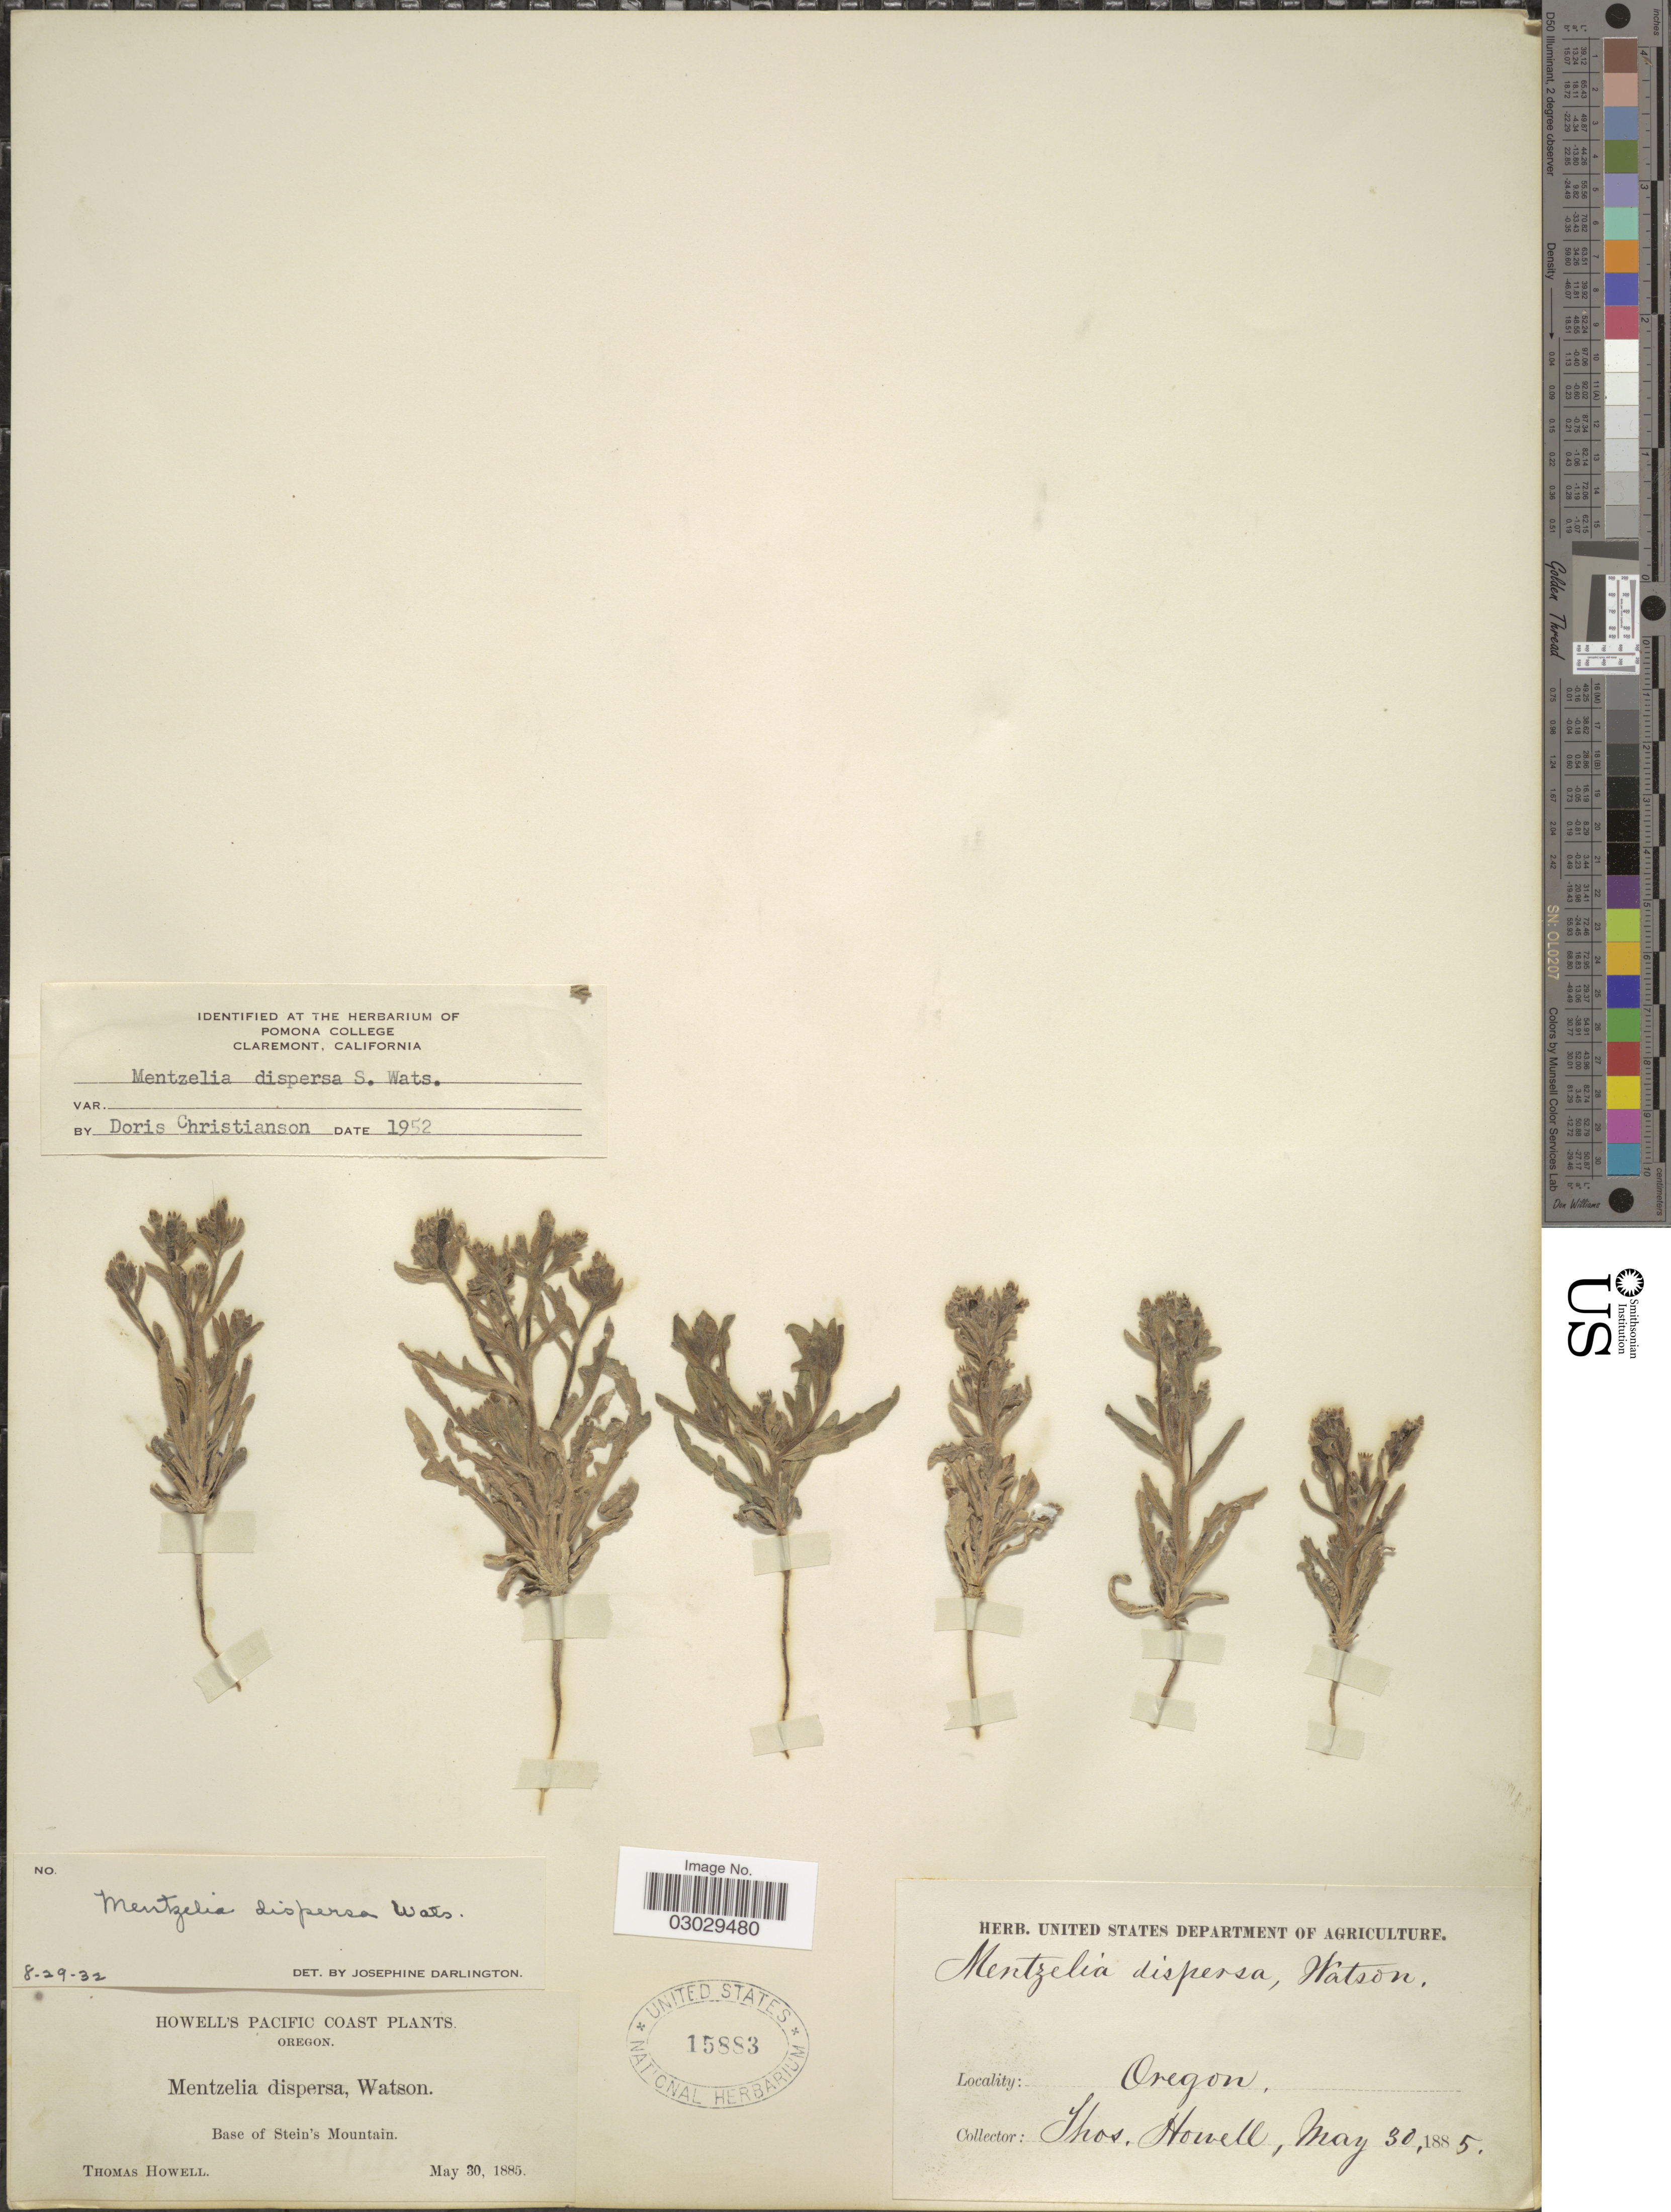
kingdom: Plantae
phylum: Tracheophyta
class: Magnoliopsida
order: Cornales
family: Loasaceae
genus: Mentzelia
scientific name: Mentzelia dispersa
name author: S. Watson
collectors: T. Howell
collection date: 1885-05-30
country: United States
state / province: Oregon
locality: Pacific Coast. Base of Stein's Mountain.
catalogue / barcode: US 15883